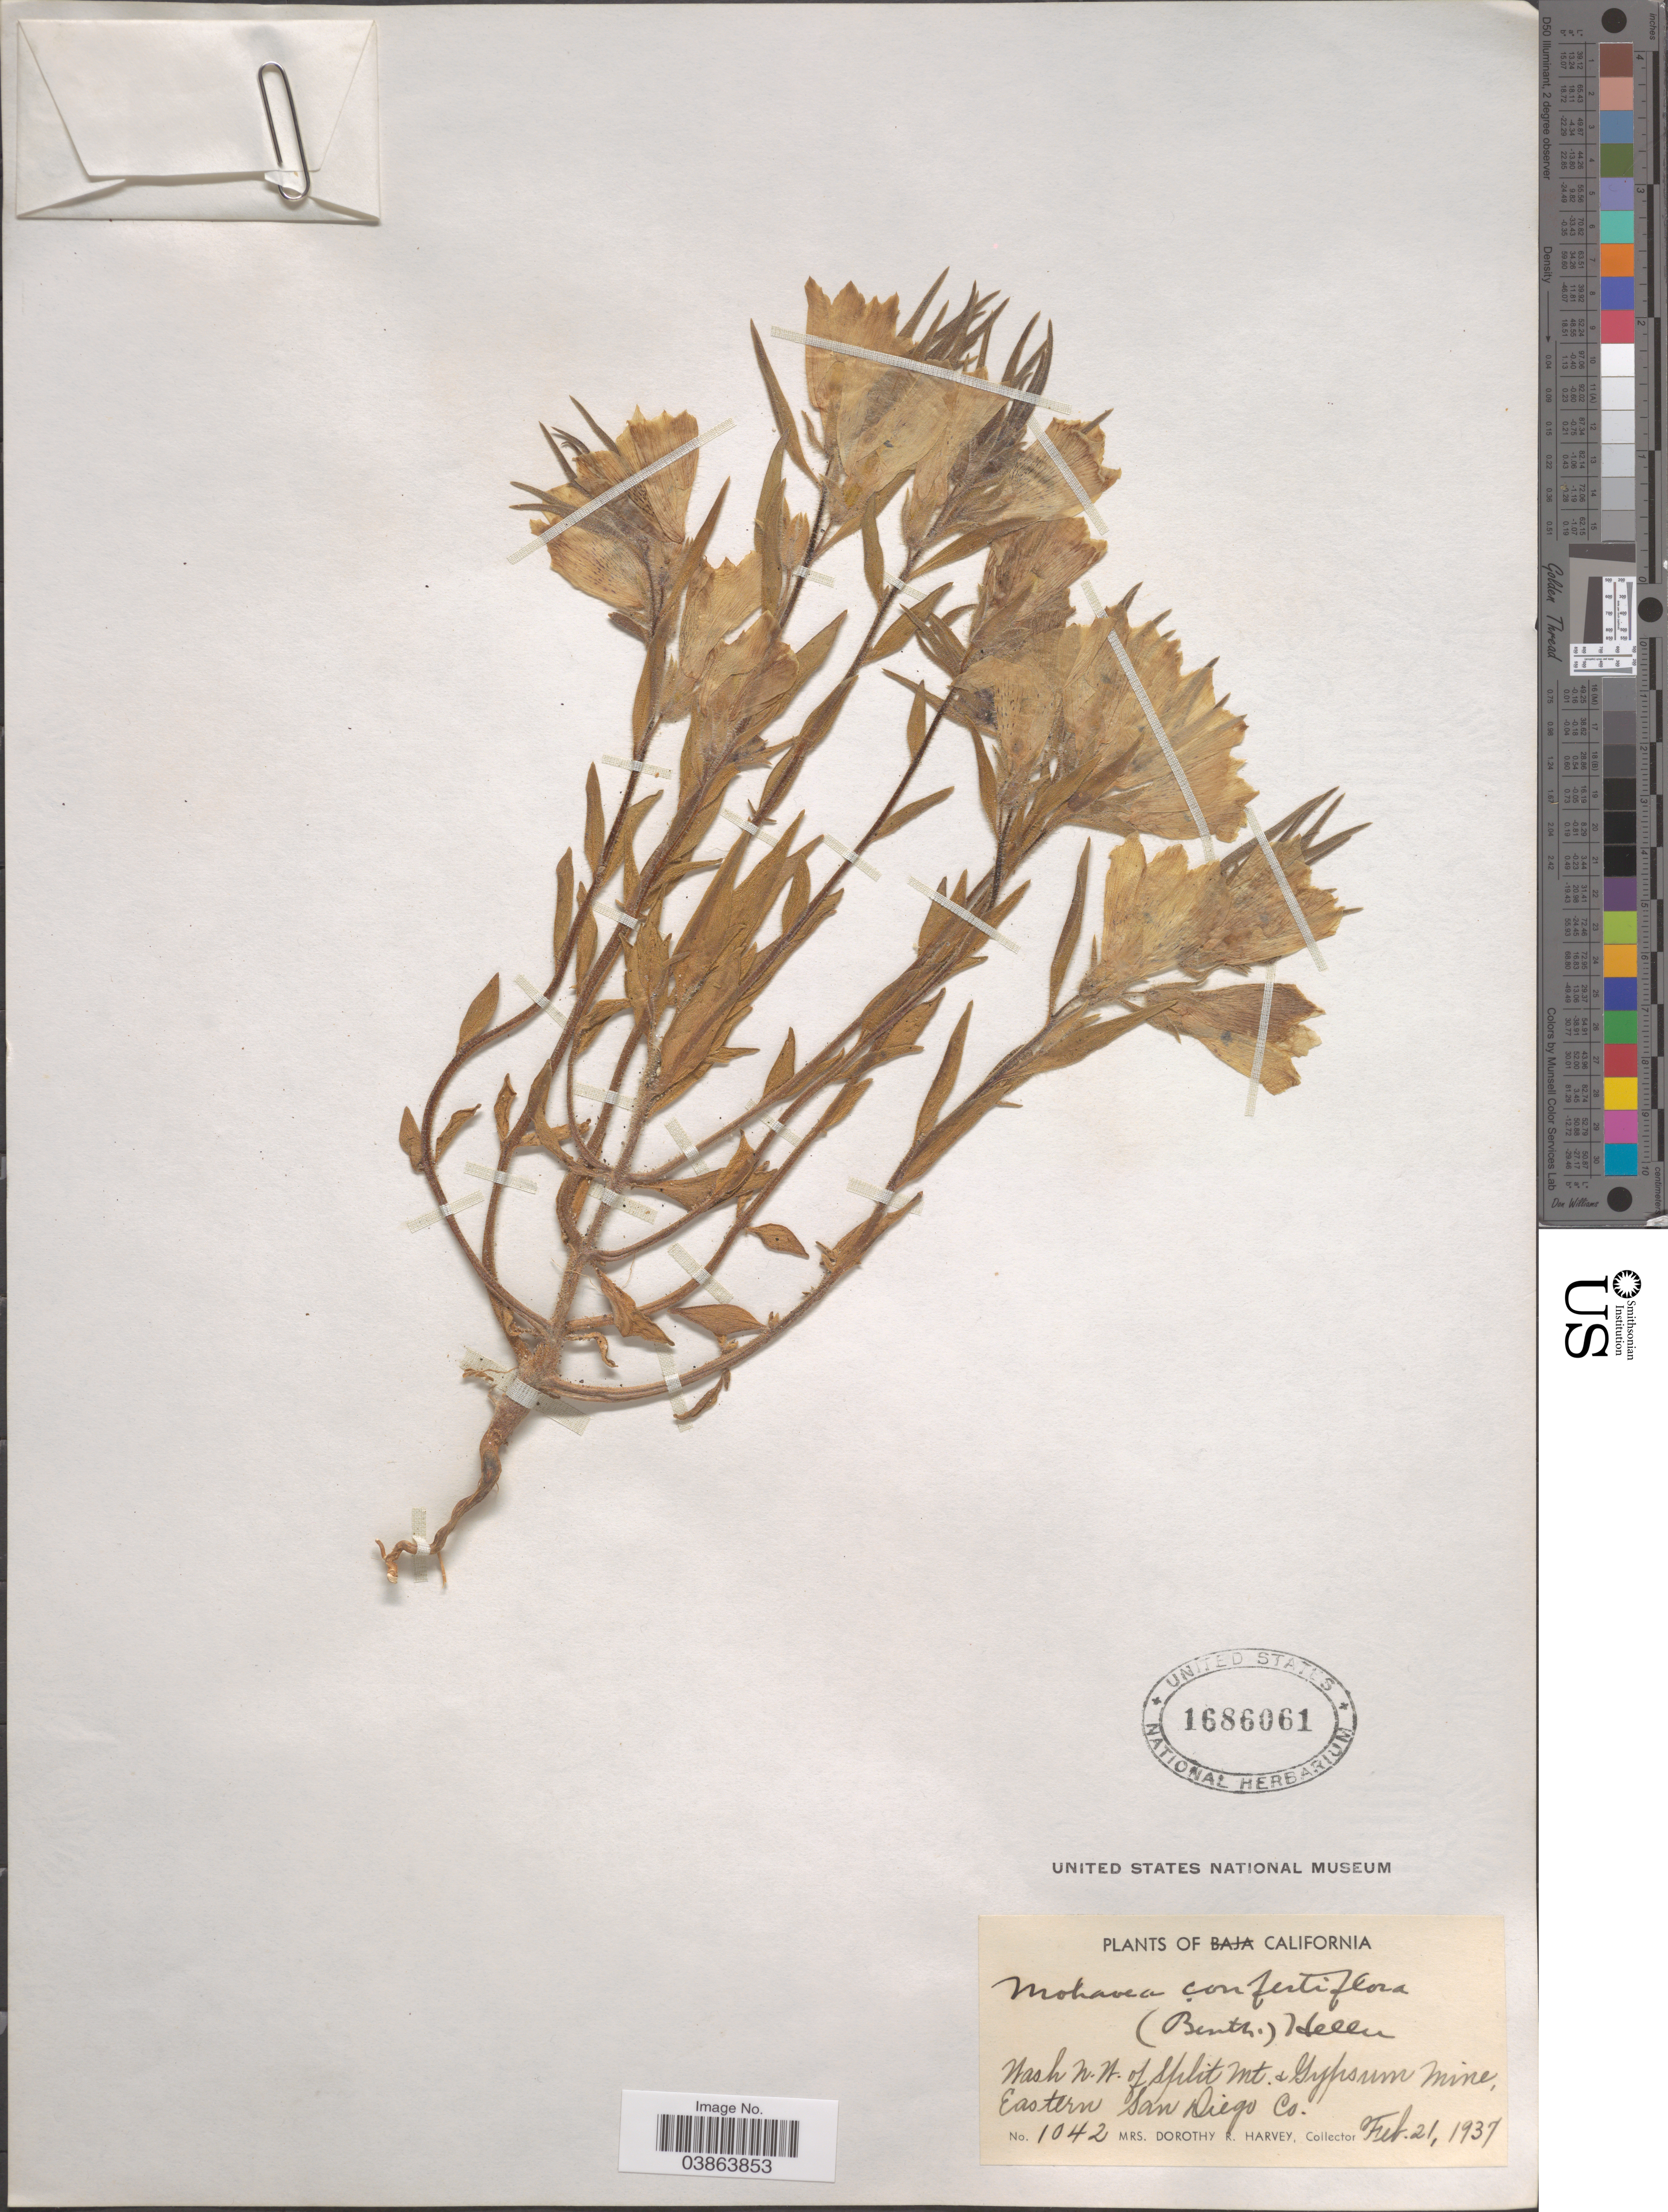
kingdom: Plantae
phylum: Tracheophyta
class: Magnoliopsida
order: Lamiales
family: Plantaginaceae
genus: Mohavea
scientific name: Mohavea confertiflora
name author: (A. DC.) A. Heller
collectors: D. R. Harvey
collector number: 1042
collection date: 1937-02-21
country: United States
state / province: California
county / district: San Diego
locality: Wash N.W. of Split Mt. & Gypsum Mine, Eastern San Diego Co.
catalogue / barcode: US 1686061